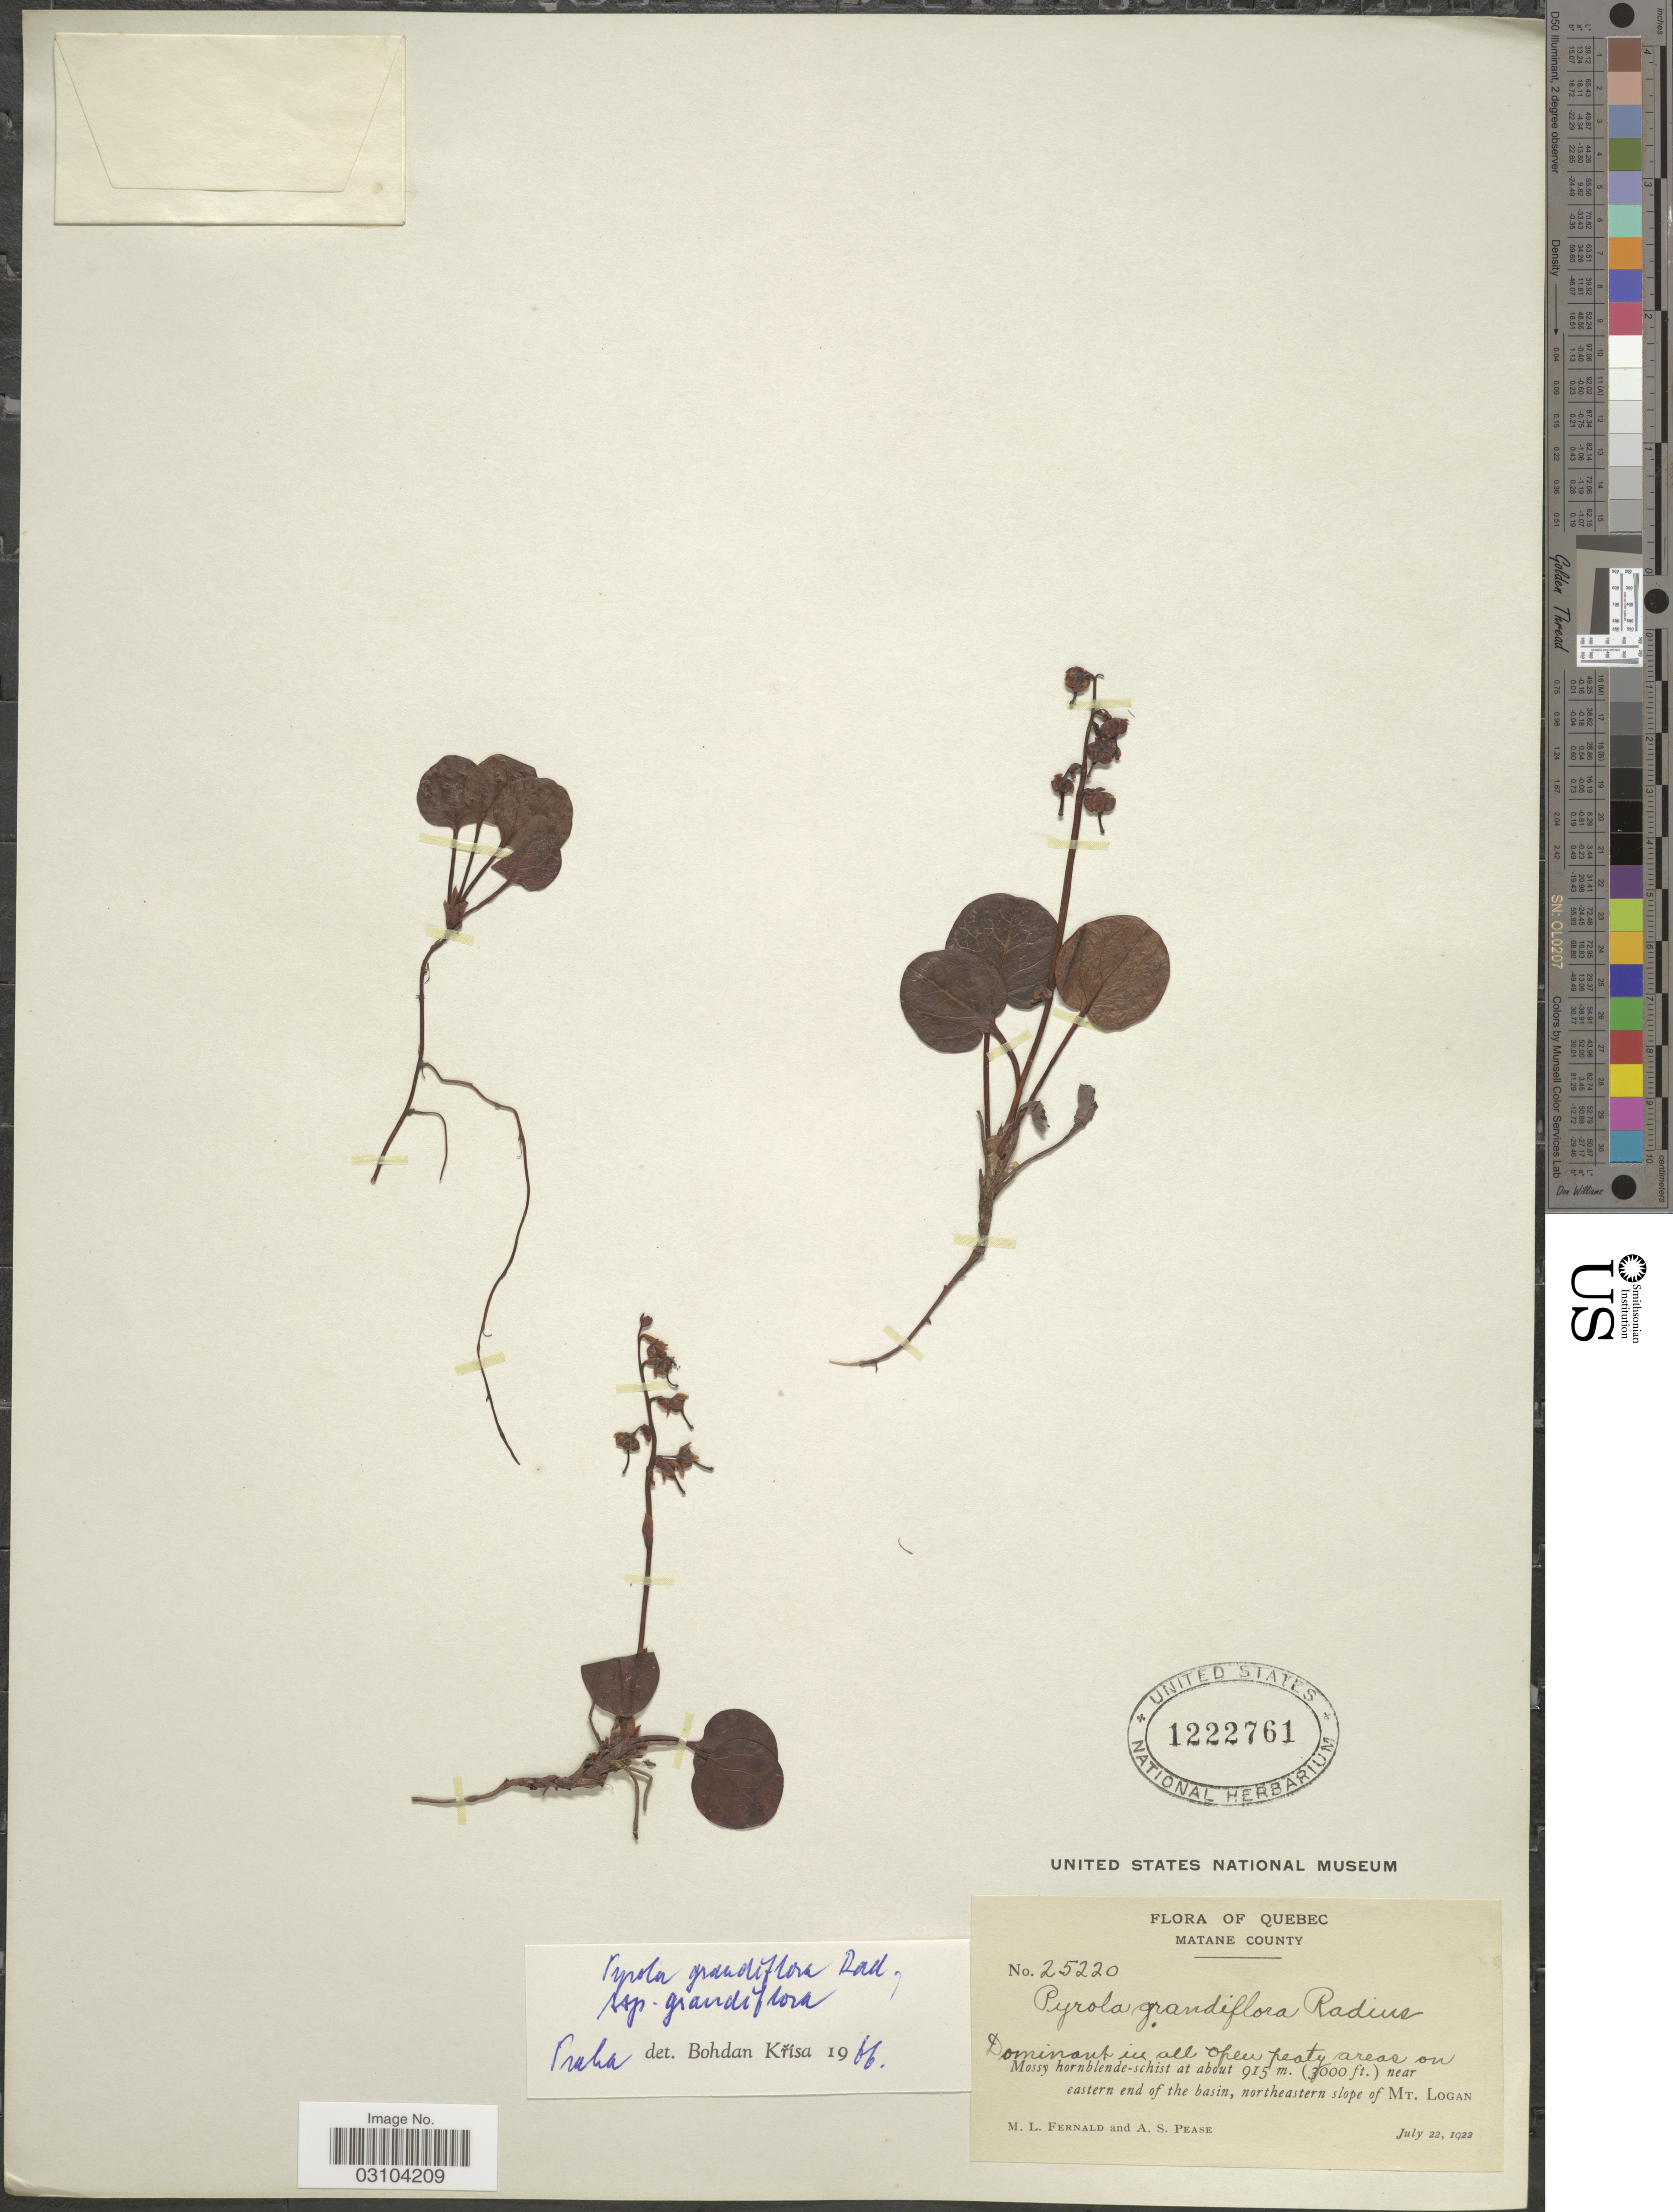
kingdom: Plantae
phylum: Tracheophyta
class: Magnoliopsida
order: Ericales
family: Ericaceae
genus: Pyrola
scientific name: Pyrola grandiflora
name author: Radius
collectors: M. L. Fernald & A. S. Pease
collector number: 25220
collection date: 1922-07-22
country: Canada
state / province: Quebec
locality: Matane County. Eastern end of the basin, northeastern slope of Mt. Logan.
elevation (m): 915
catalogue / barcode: US 1222761